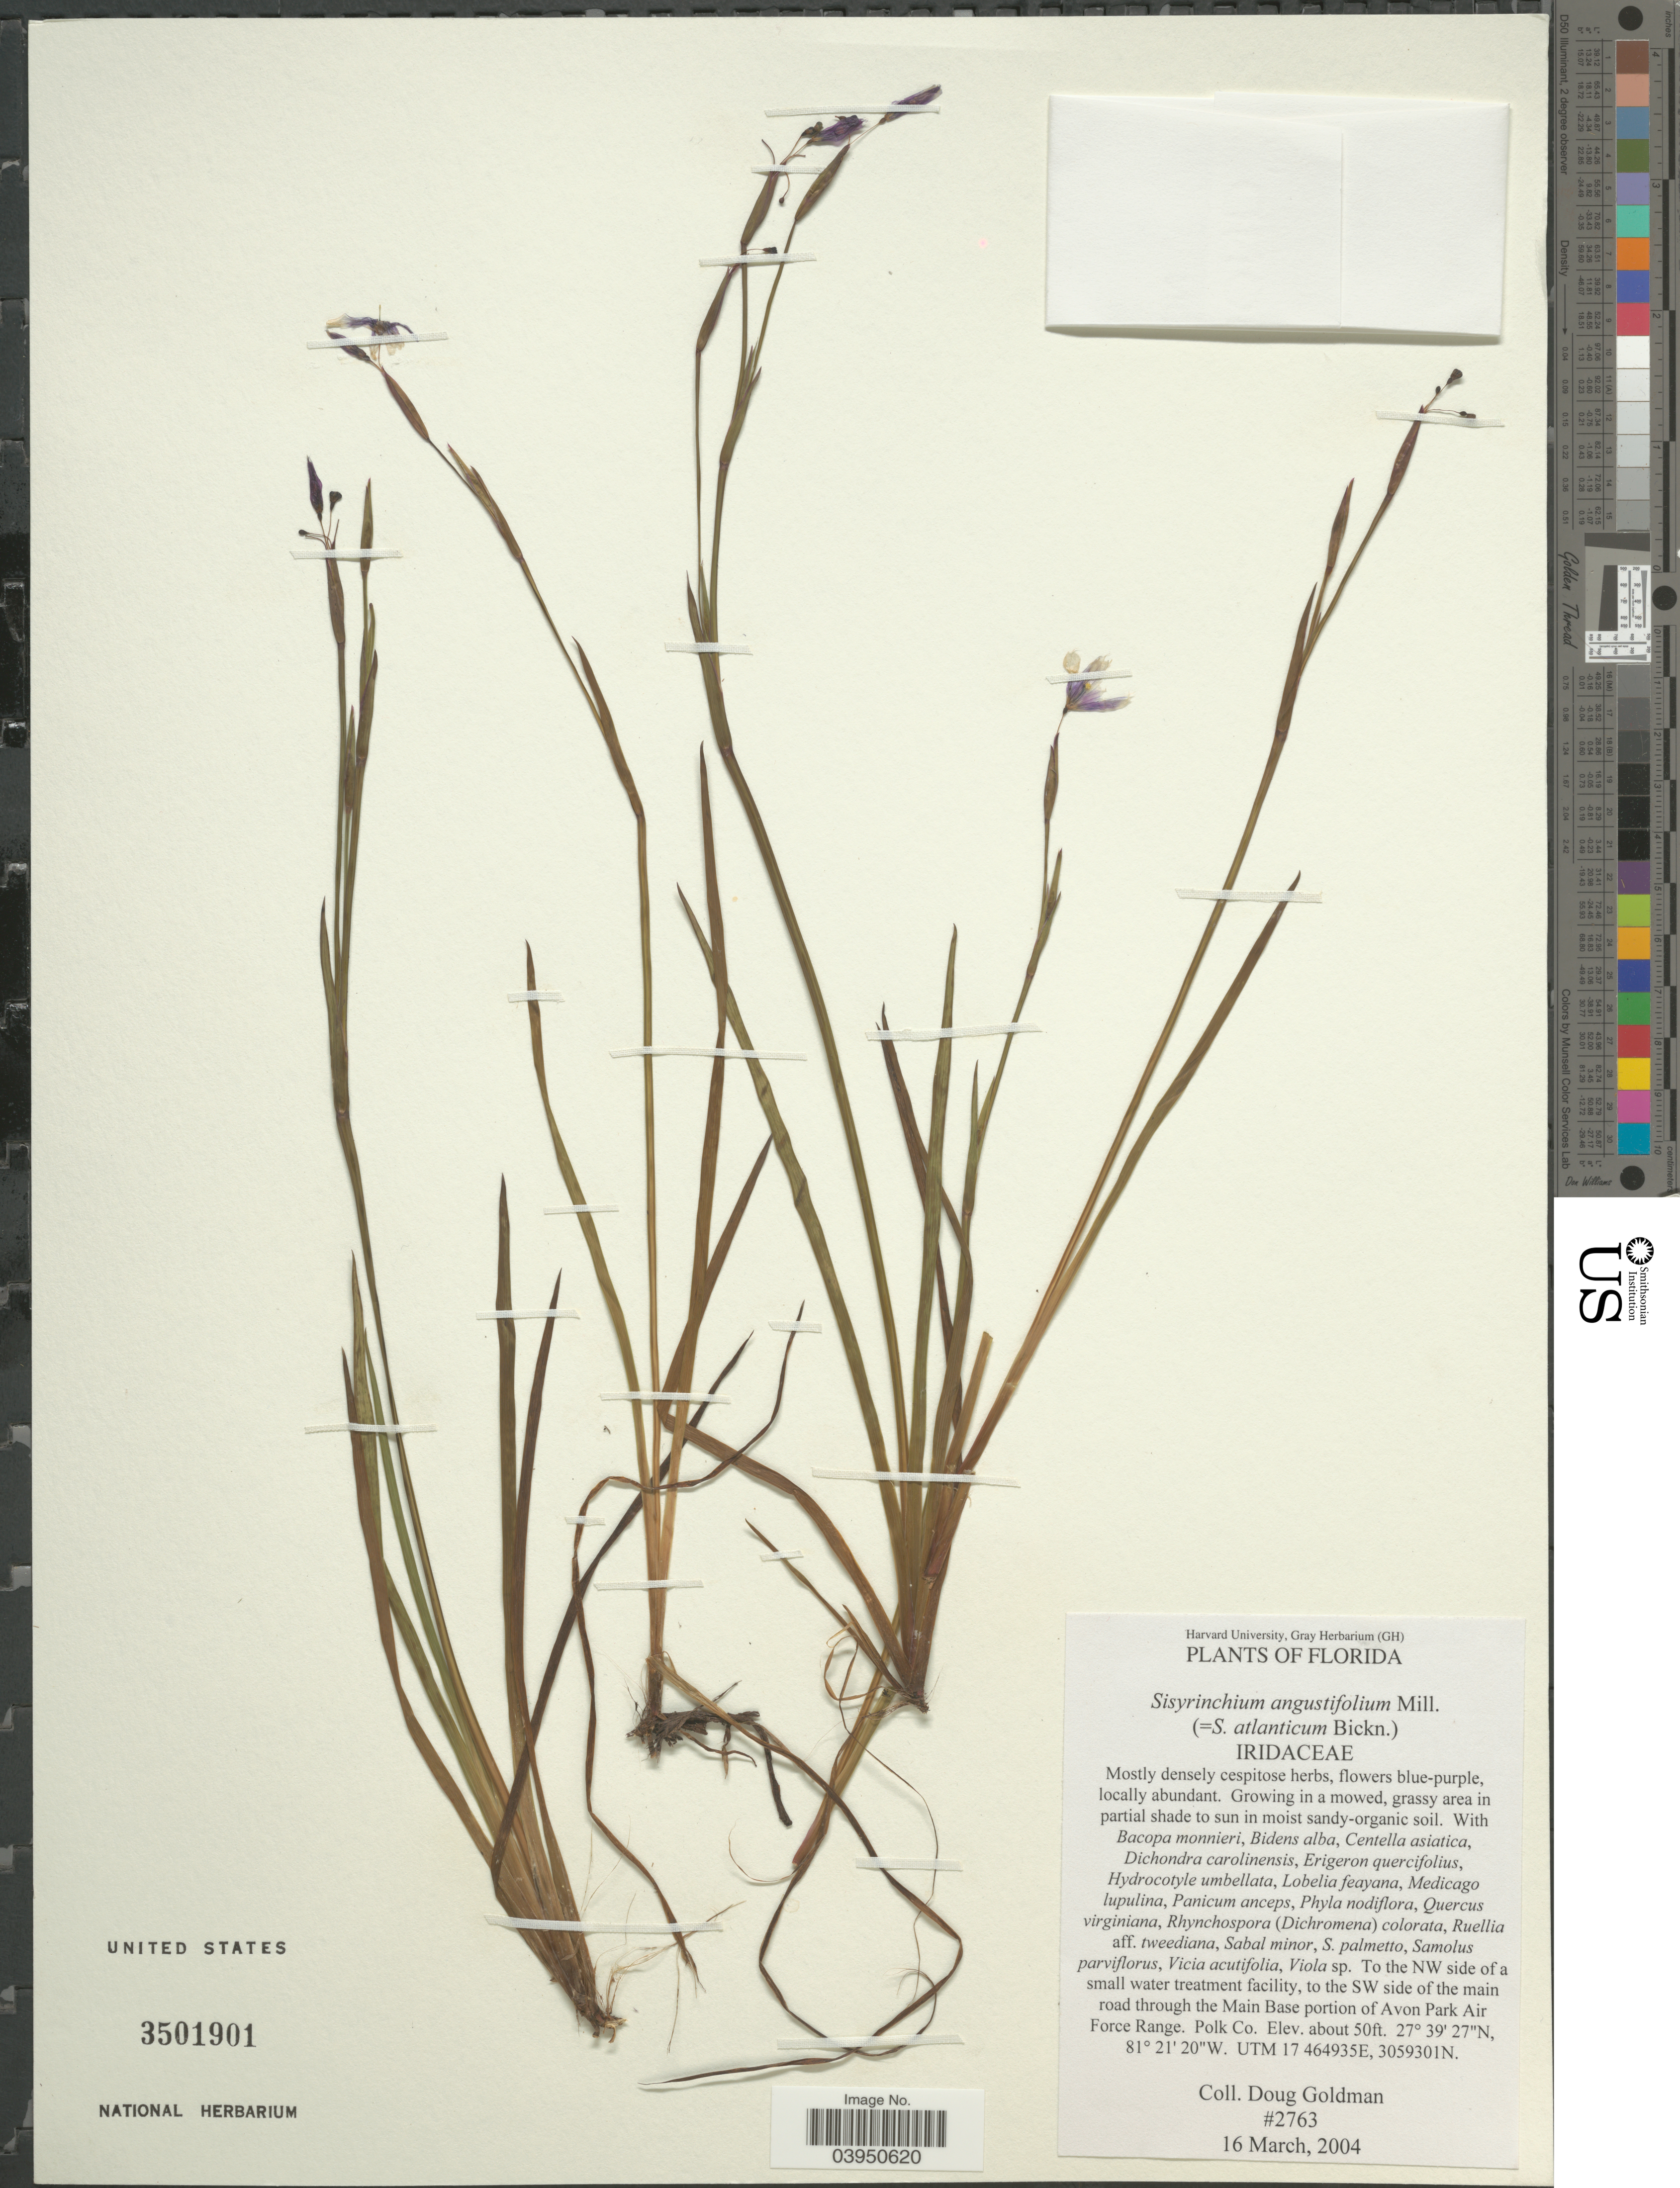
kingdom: Plantae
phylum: Tracheophyta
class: Liliopsida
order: Asparagales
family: Iridaceae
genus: Sisyrinchium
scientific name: Sisyrinchium atlanticum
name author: E.P. Bicknell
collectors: D. Goldman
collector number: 2763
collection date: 2004-03-16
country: United States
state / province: Florida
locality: To the NW side of a small water treatment facility, to the SW side of the main road through the Main Base portion of Avon Park Air Force Range. Polk Co. UTM 17 464935E, 3059301N.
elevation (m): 15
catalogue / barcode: US 3501901